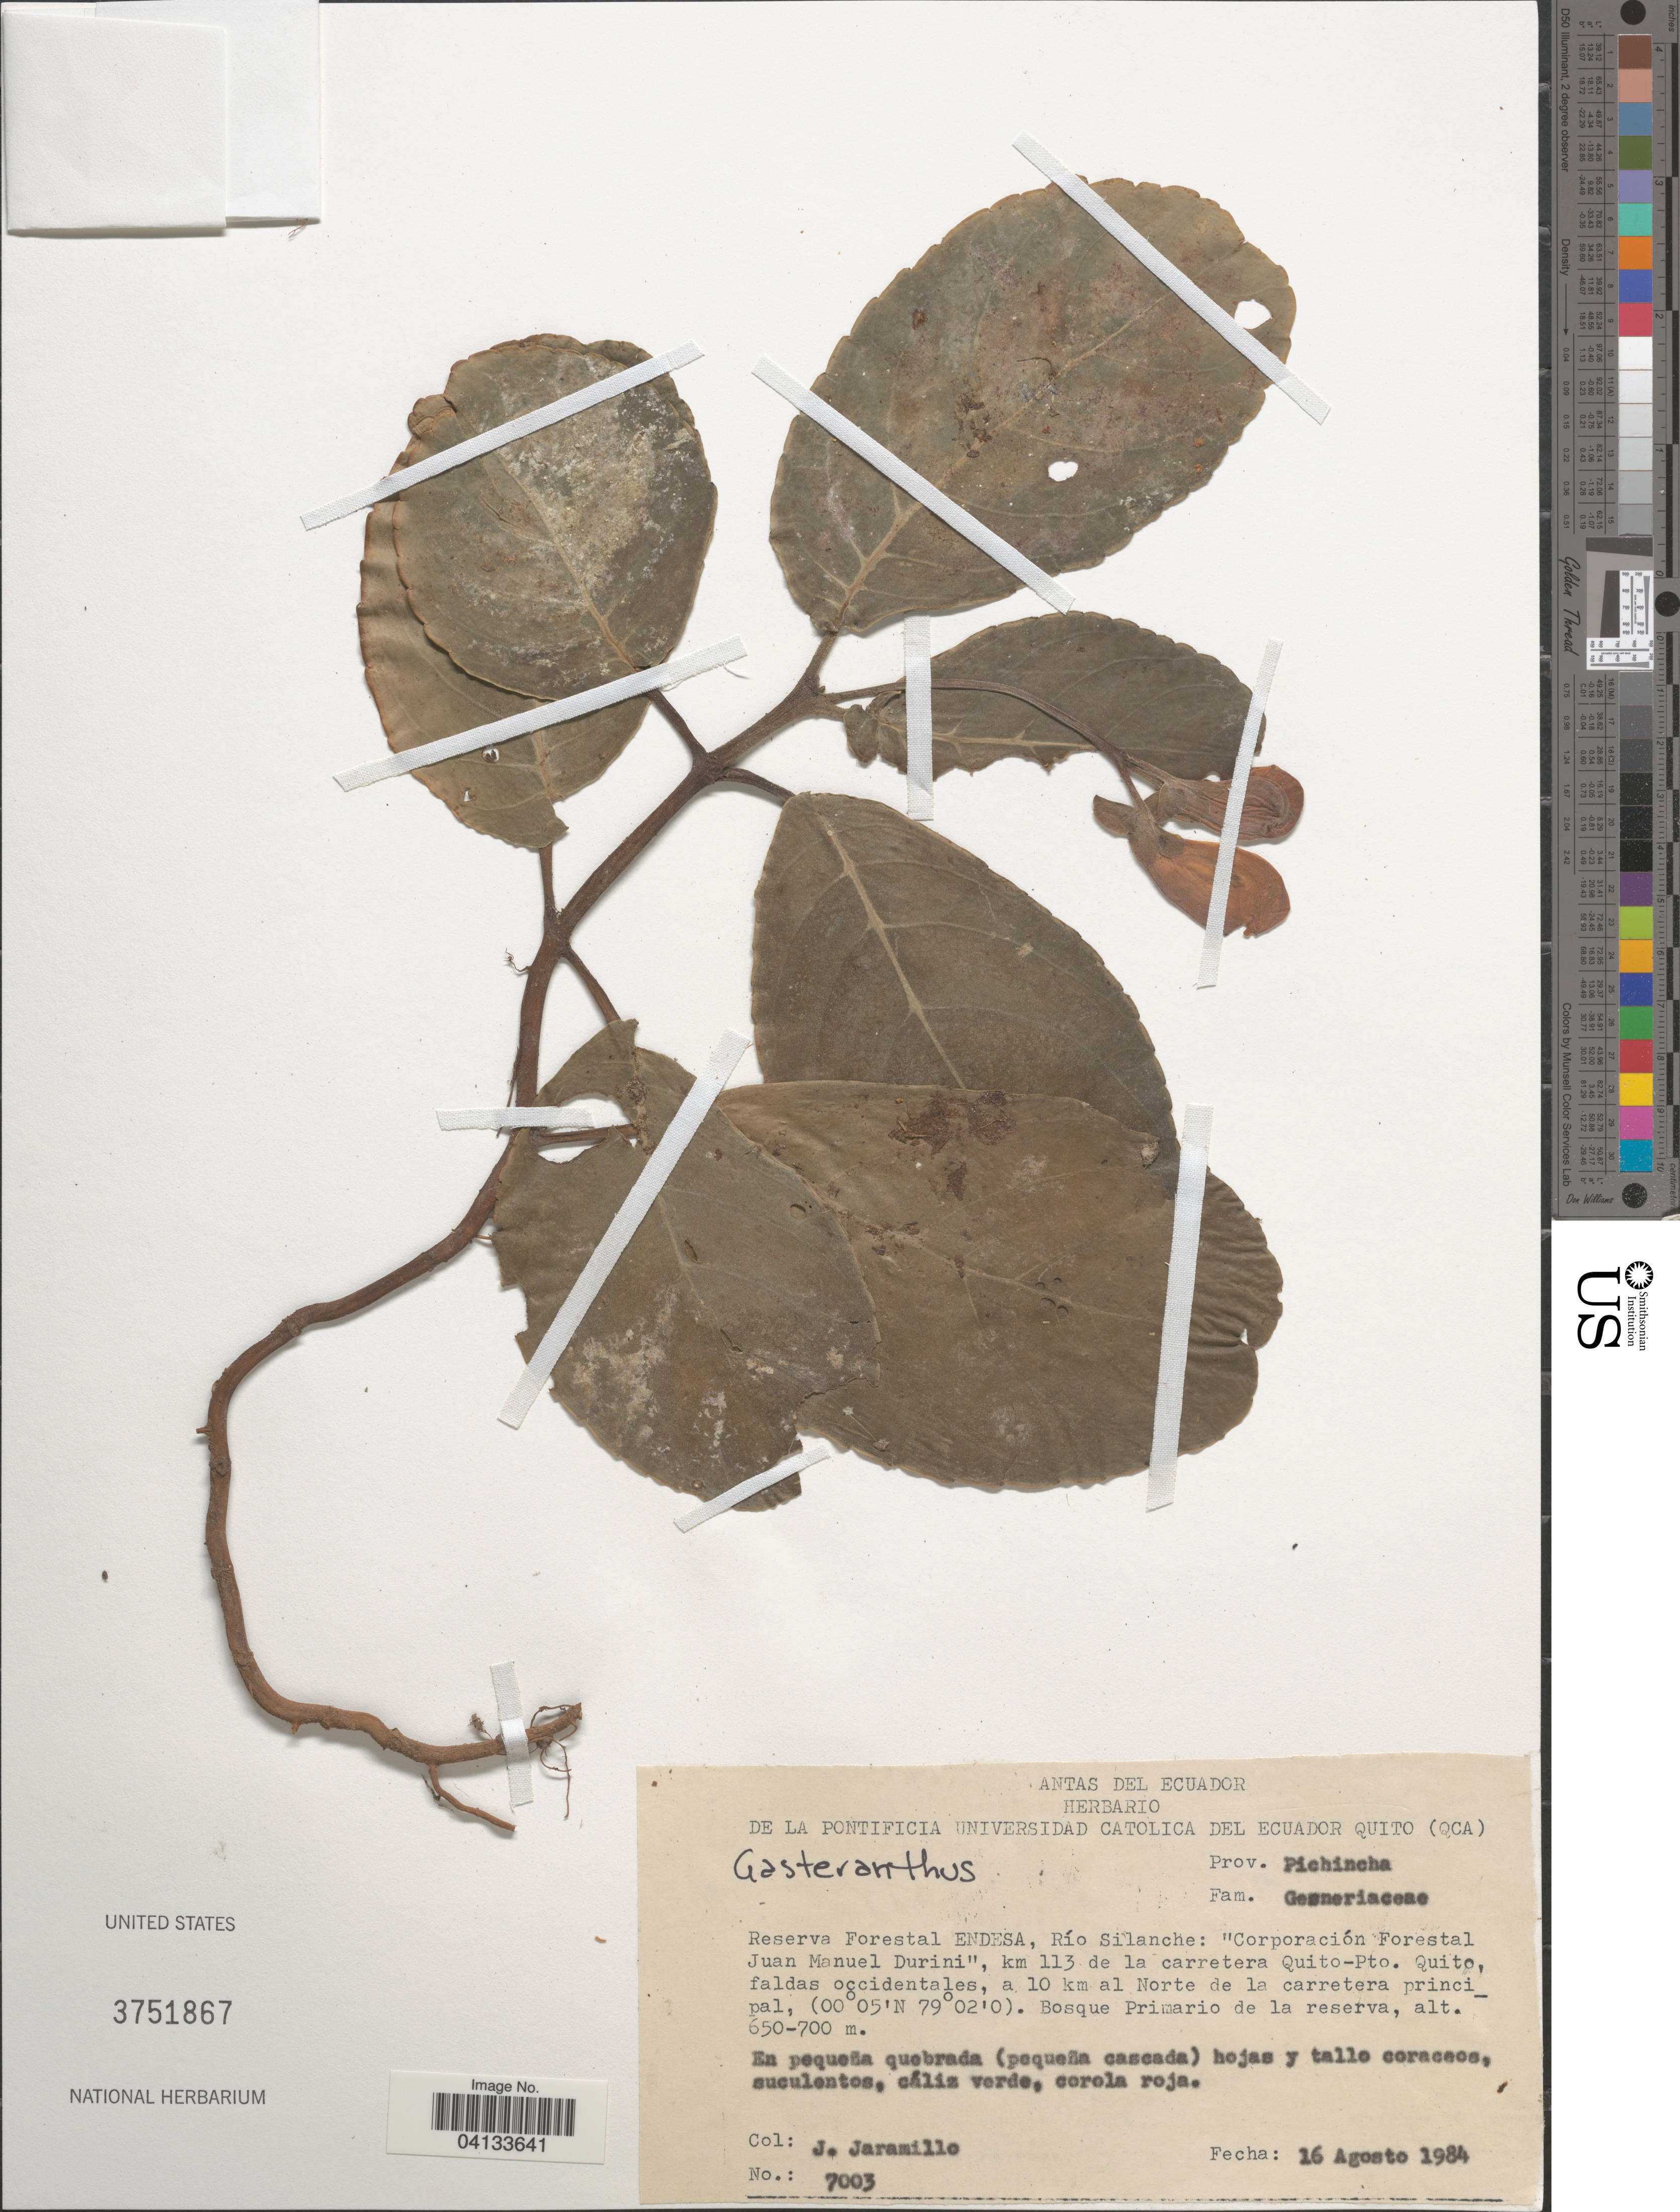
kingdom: Plantae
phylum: Tracheophyta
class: Magnoliopsida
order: Lamiales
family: Gesneriaceae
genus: Gasteranthus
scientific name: Gasteranthus sp.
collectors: J. Jaramillo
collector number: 7003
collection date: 1984-08-16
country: Ecuador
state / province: Pichincha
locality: Reserva Forestal ENDESA, Río Silanche: "Corporación Forestal Juan Manuel Durini", km 113 de la carretera Quito-Pto. Quito, faldas occidentales, a 10 km al Norte de la carretera principal.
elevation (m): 650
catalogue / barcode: US 3751867